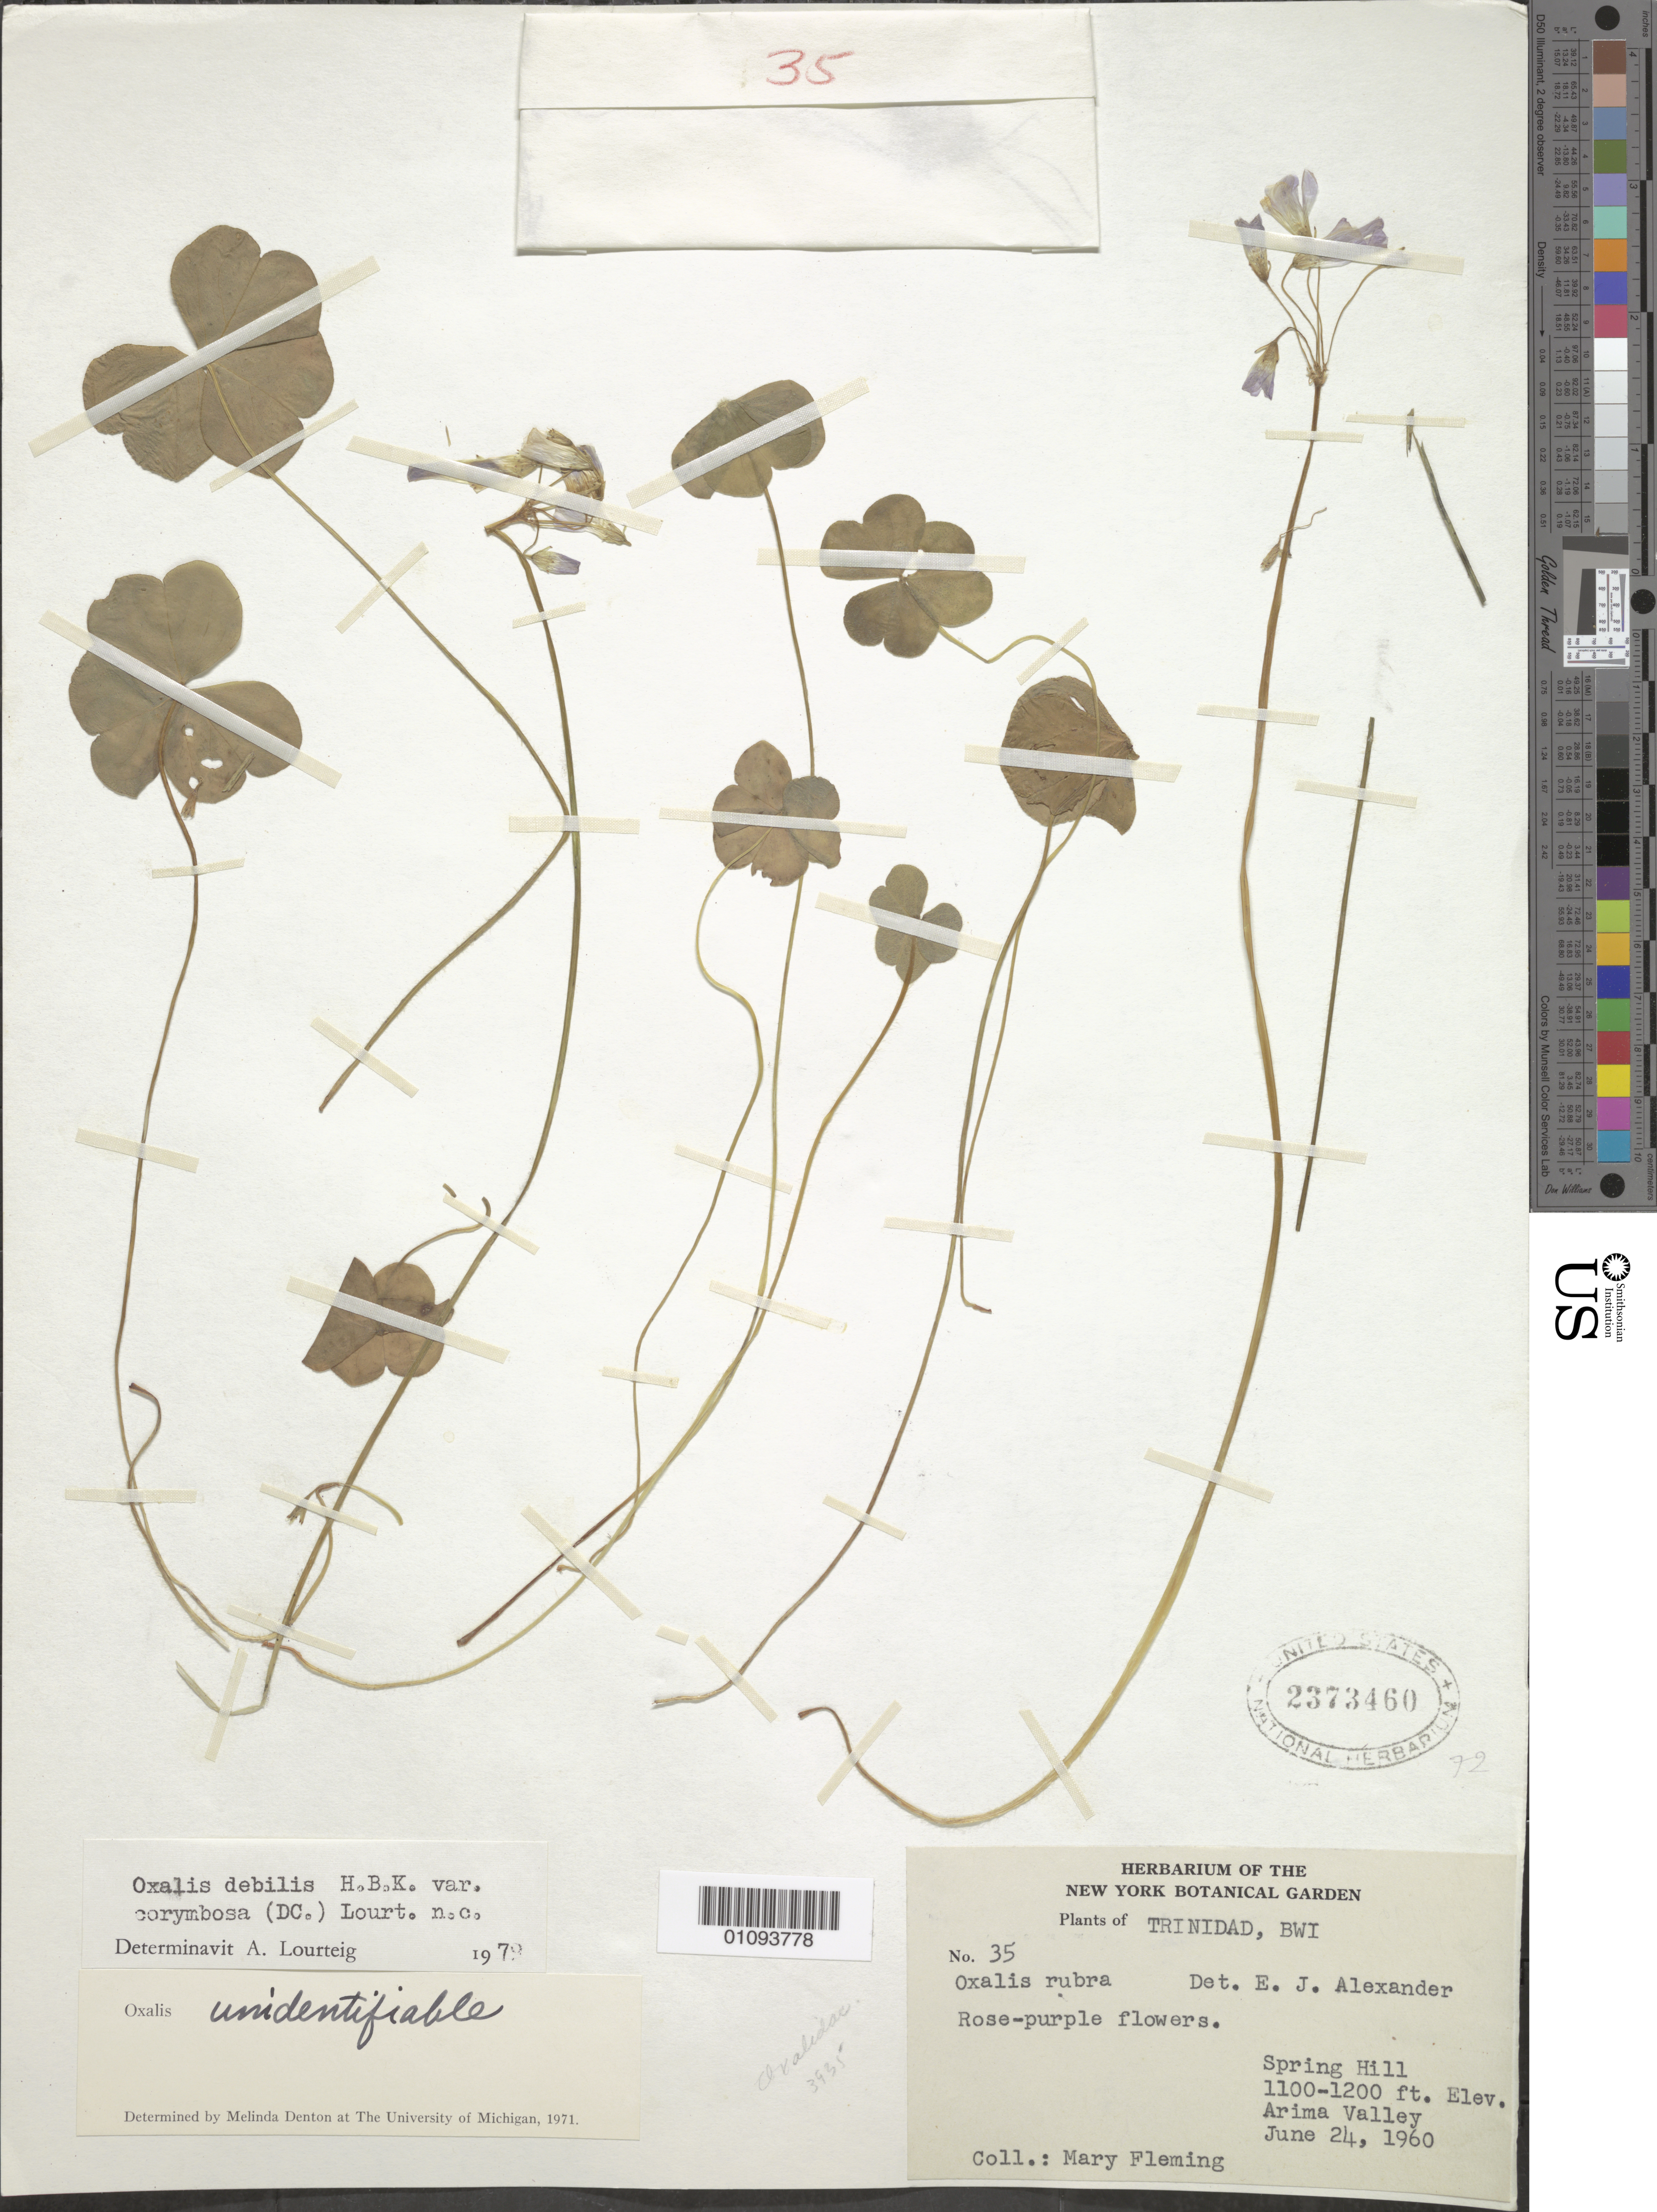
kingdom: Plantae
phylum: Tracheophyta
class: Magnoliopsida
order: Oxalidales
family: Oxalidaceae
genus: Oxalis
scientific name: Oxalis debilis var. corymbosa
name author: (DC.) Lourteig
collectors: M. Fleming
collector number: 35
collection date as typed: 24 Jun 1960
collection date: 1960-06-24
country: Trinidad and Tobago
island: Trinidad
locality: Spring Hill, Arima Valley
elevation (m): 335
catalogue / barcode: US 2373460